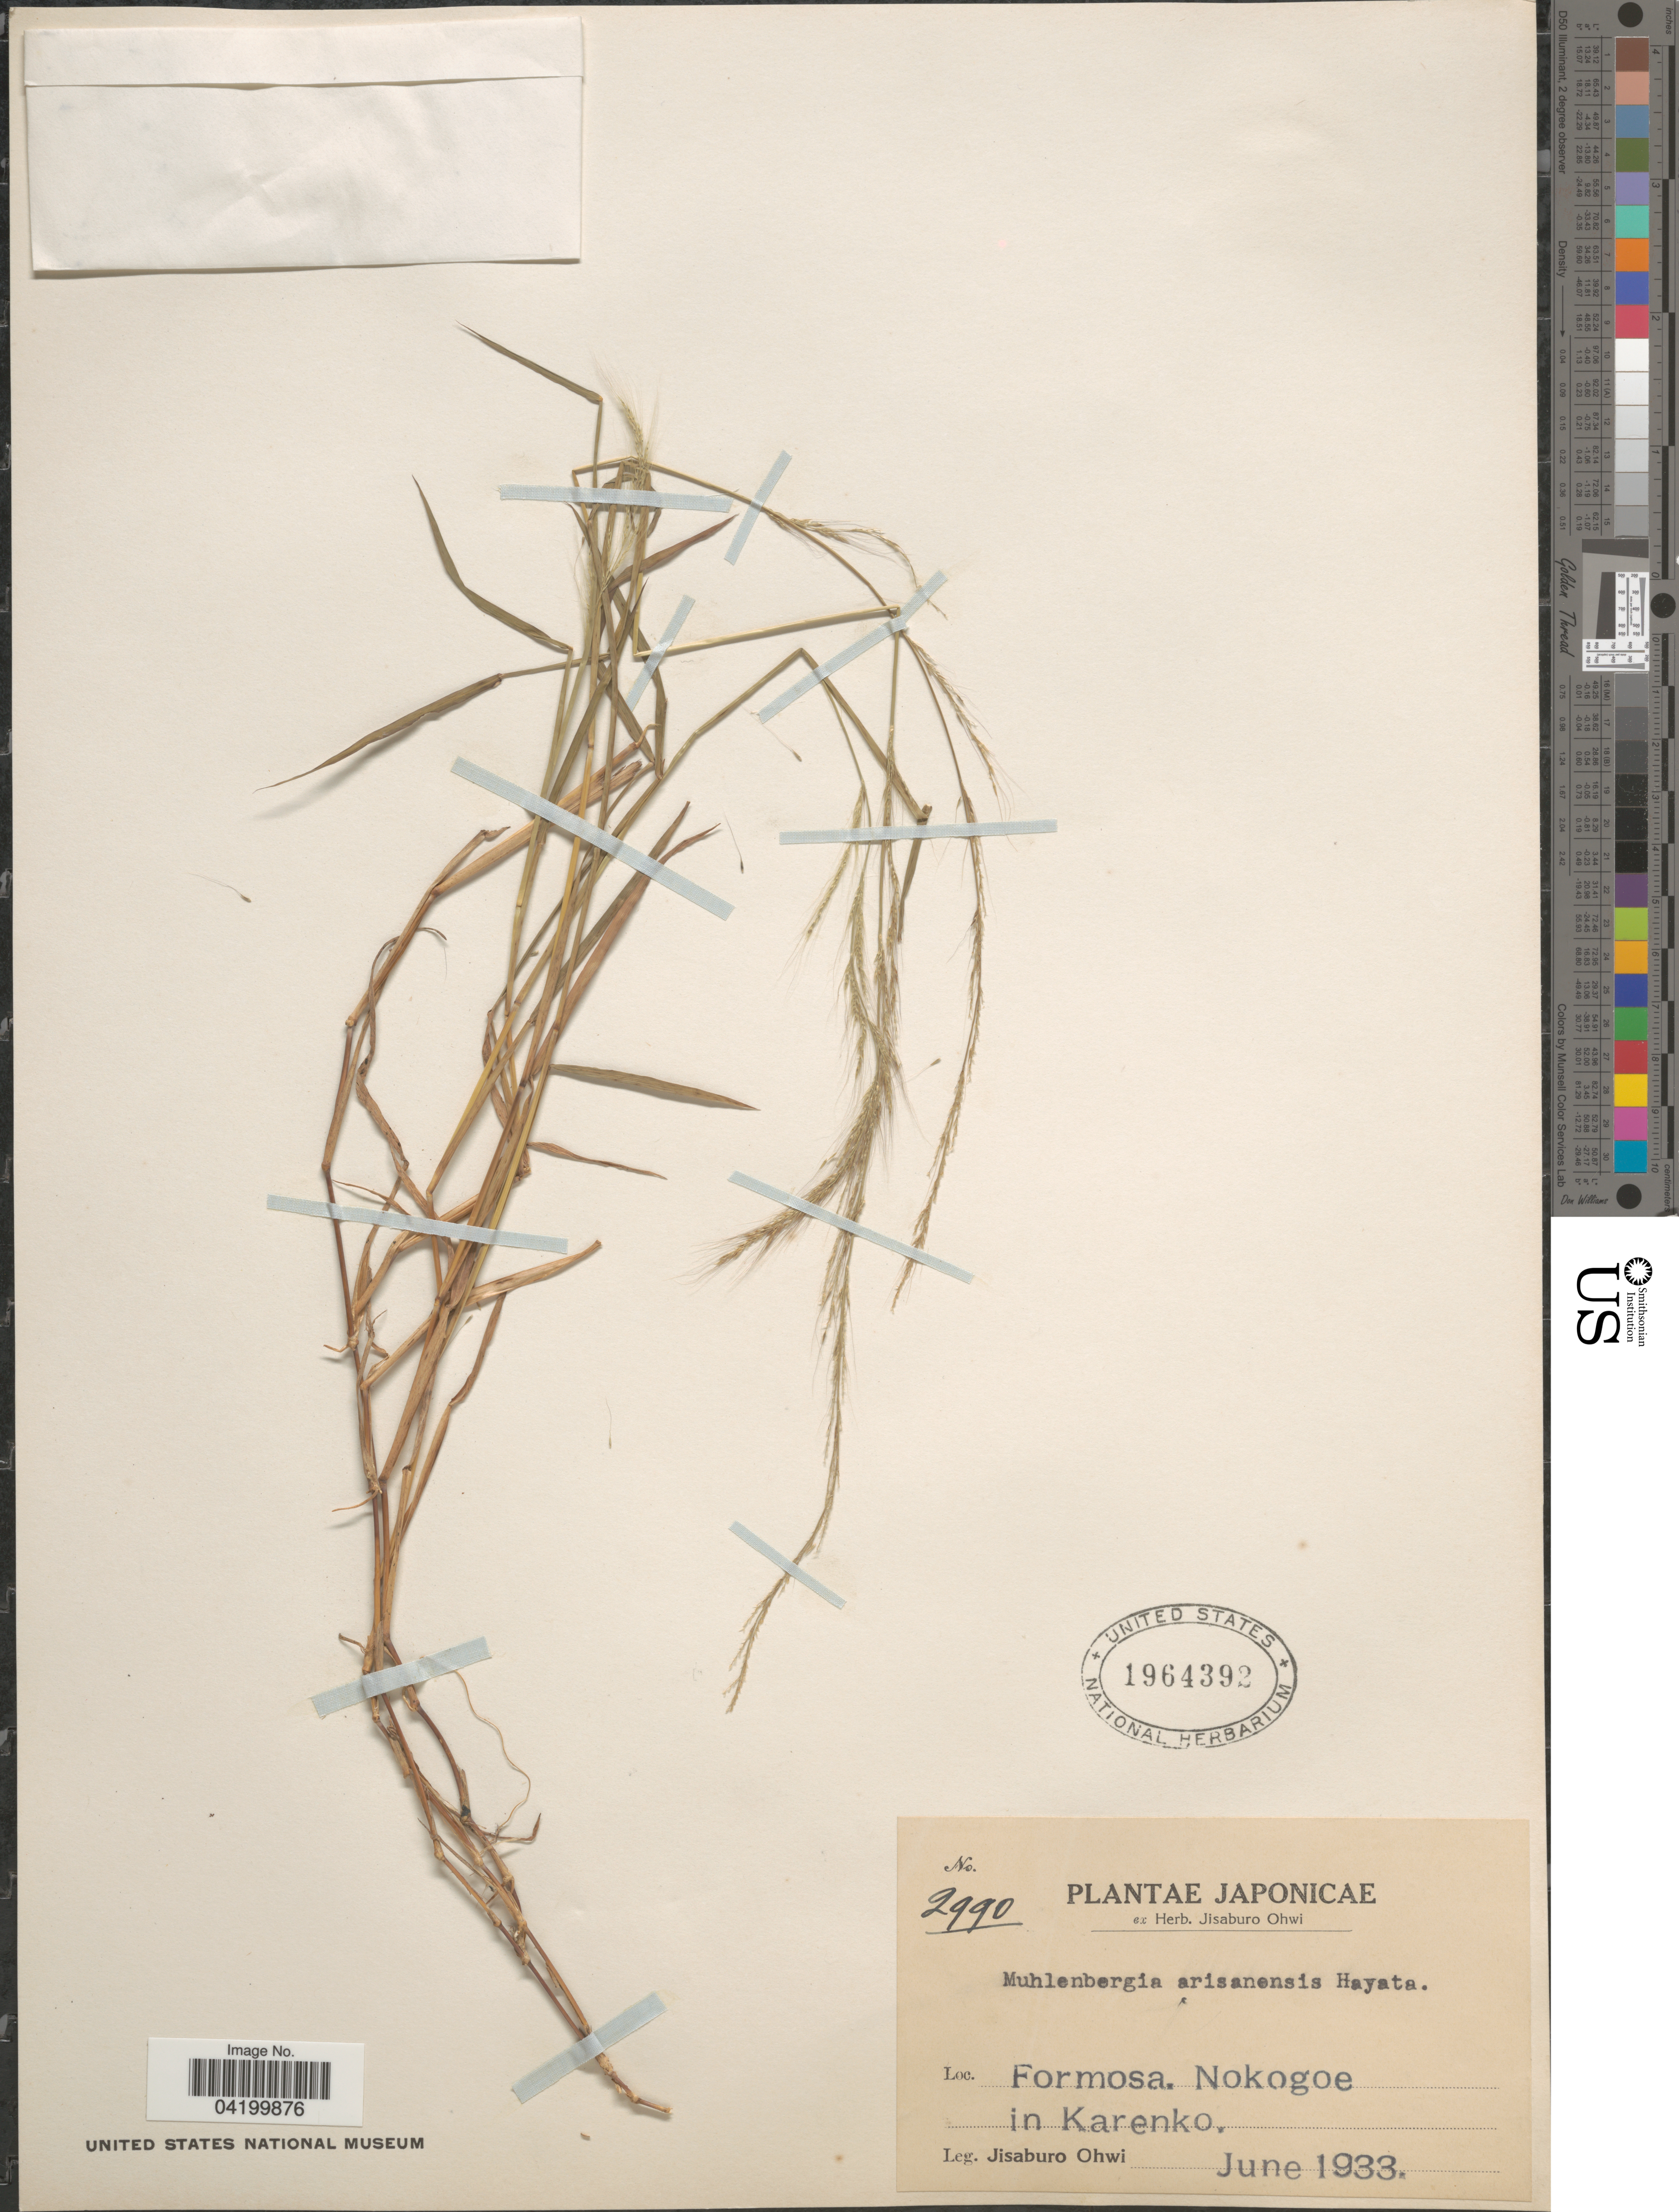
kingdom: Plantae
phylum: Tracheophyta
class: Liliopsida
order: Poales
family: Poaceae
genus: Muhlenbergia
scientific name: Muhlenbergia huegelii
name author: Trin.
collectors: J. Ohwi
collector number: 2990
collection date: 1933-06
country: Japan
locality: Formosa. Nokogoe in Karenko.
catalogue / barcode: US 1964392